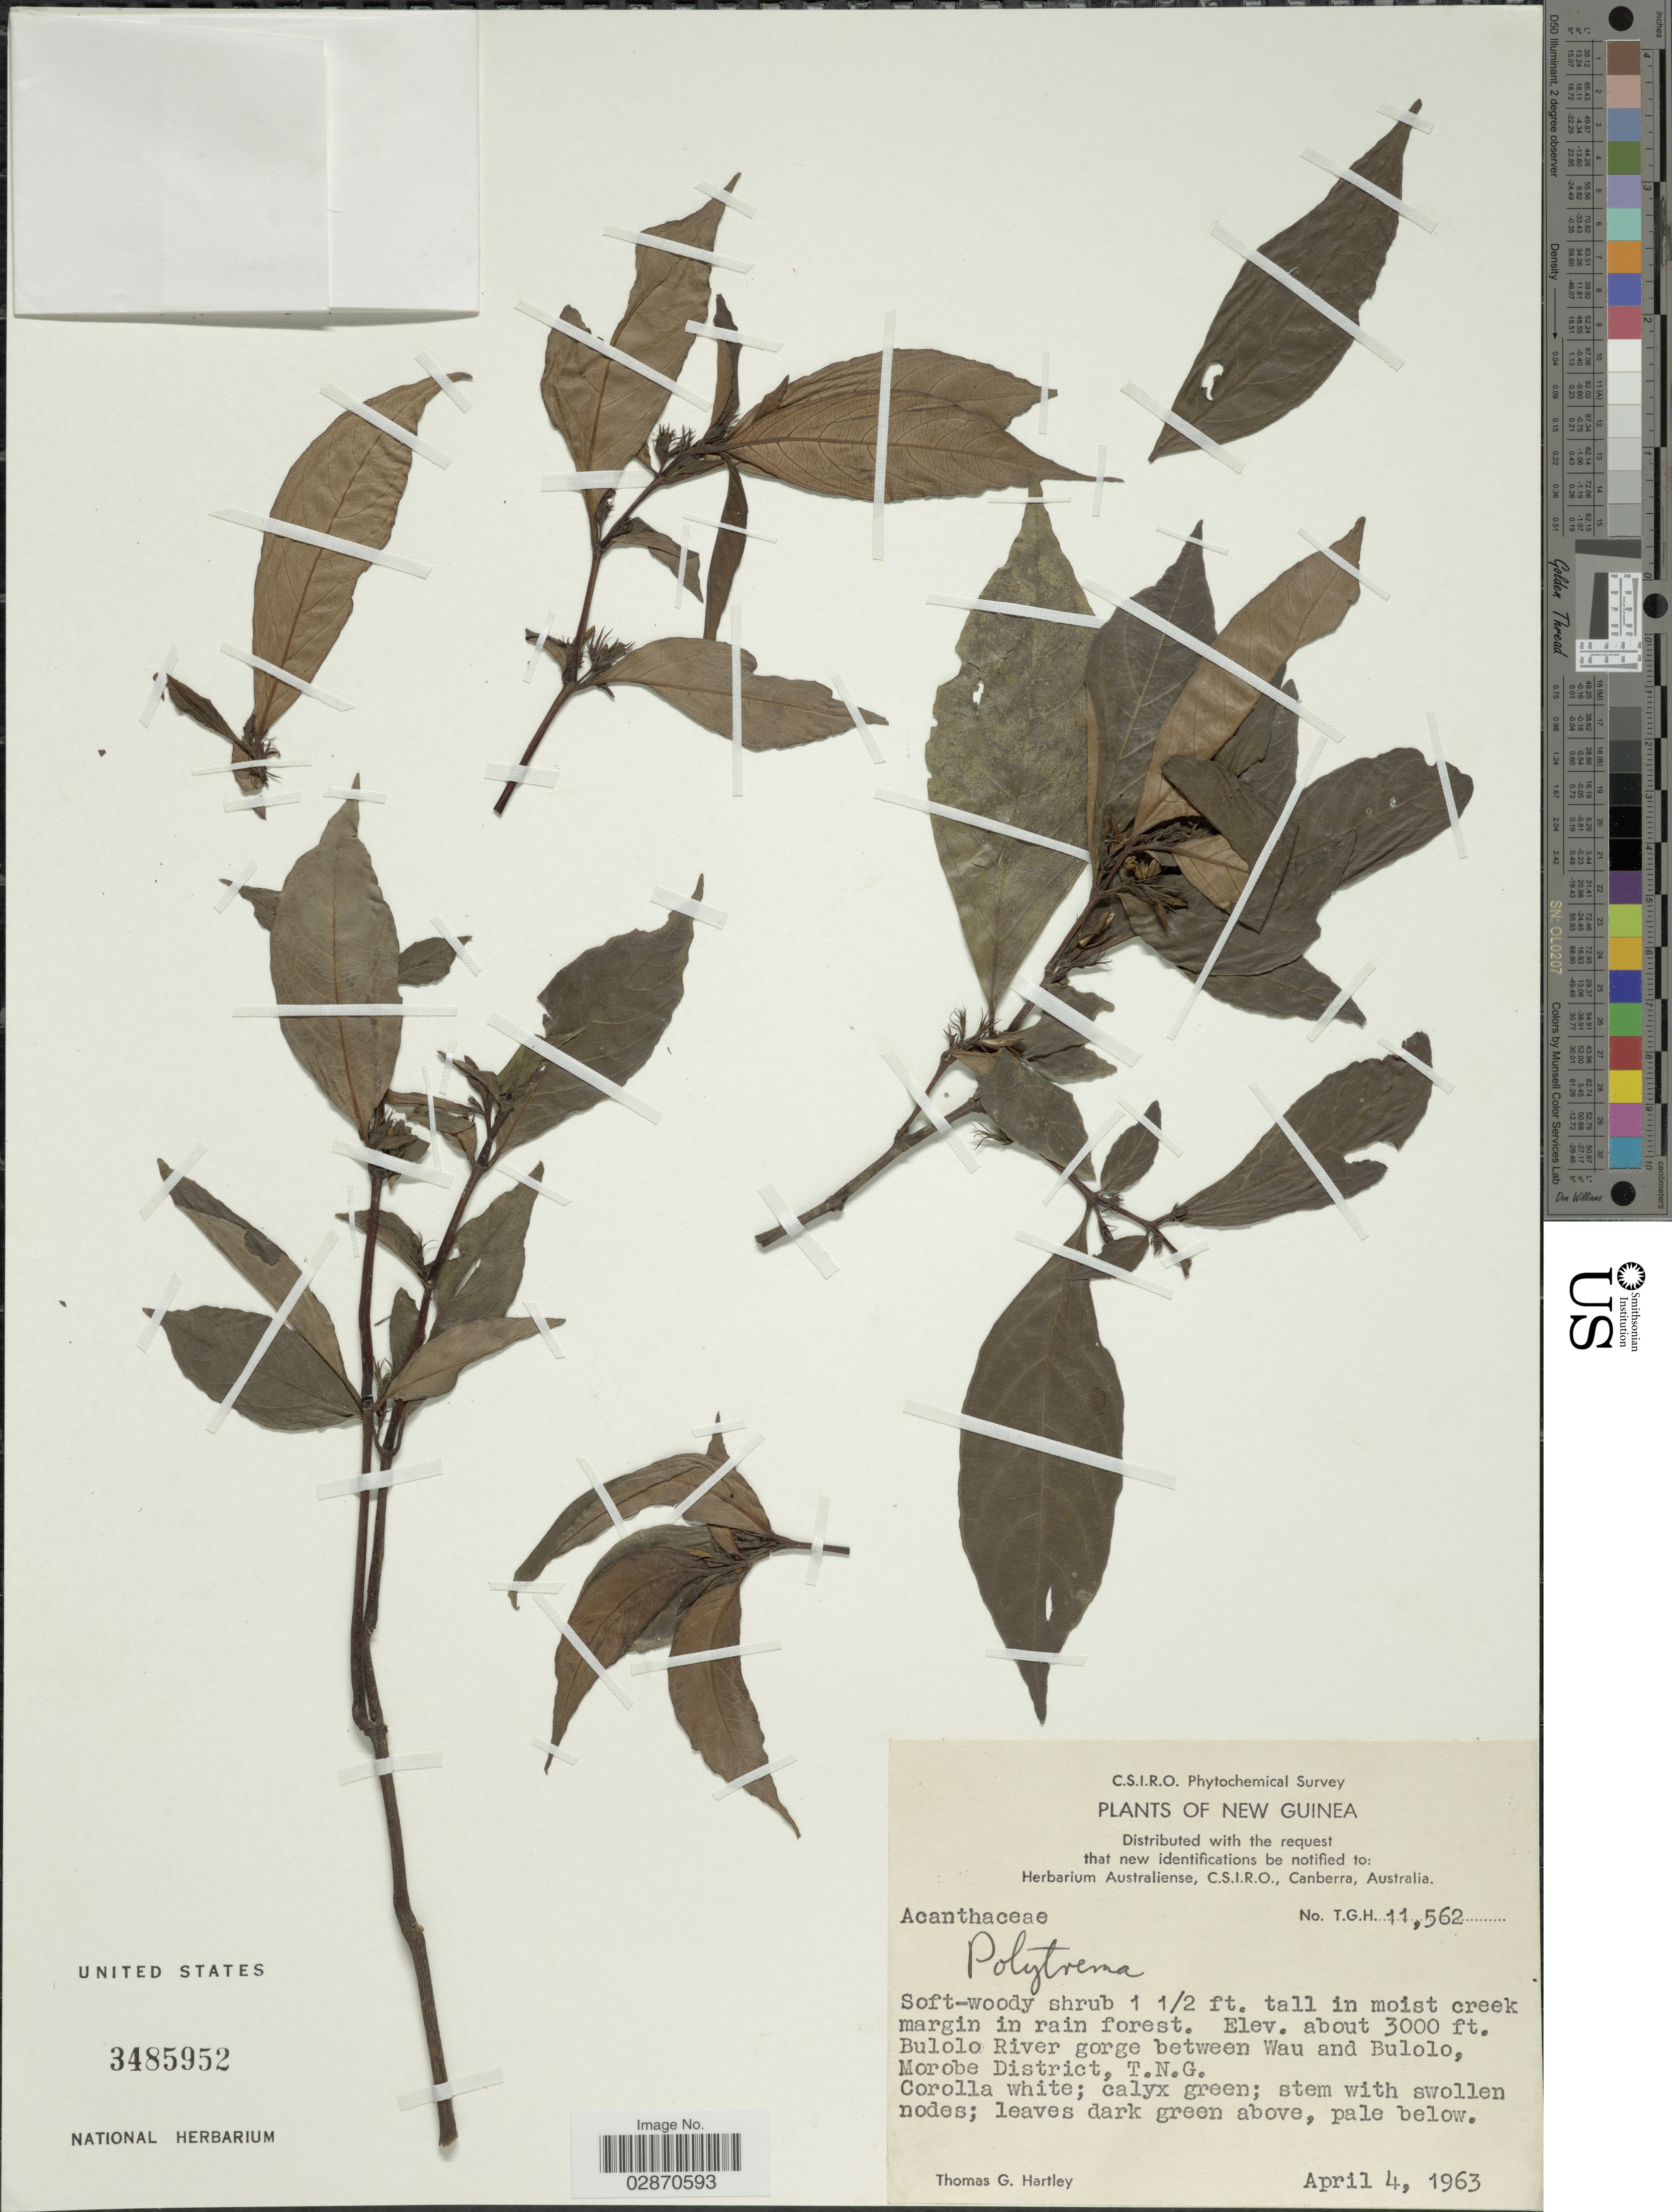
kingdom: Plantae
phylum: Tracheophyta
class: Magnoliopsida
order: Lamiales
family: Acanthaceae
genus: Ptyssiglottis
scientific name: Ptyssiglottis sp.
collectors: T. G. Hartley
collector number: T.G.H. 11562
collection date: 1963-04-04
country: Papua New Guinea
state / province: Morobe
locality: New Guinea. Bulolo River gorge between Wau and Bulolo, Morobe District, T.N.G.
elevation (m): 914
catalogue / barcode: US 3485952